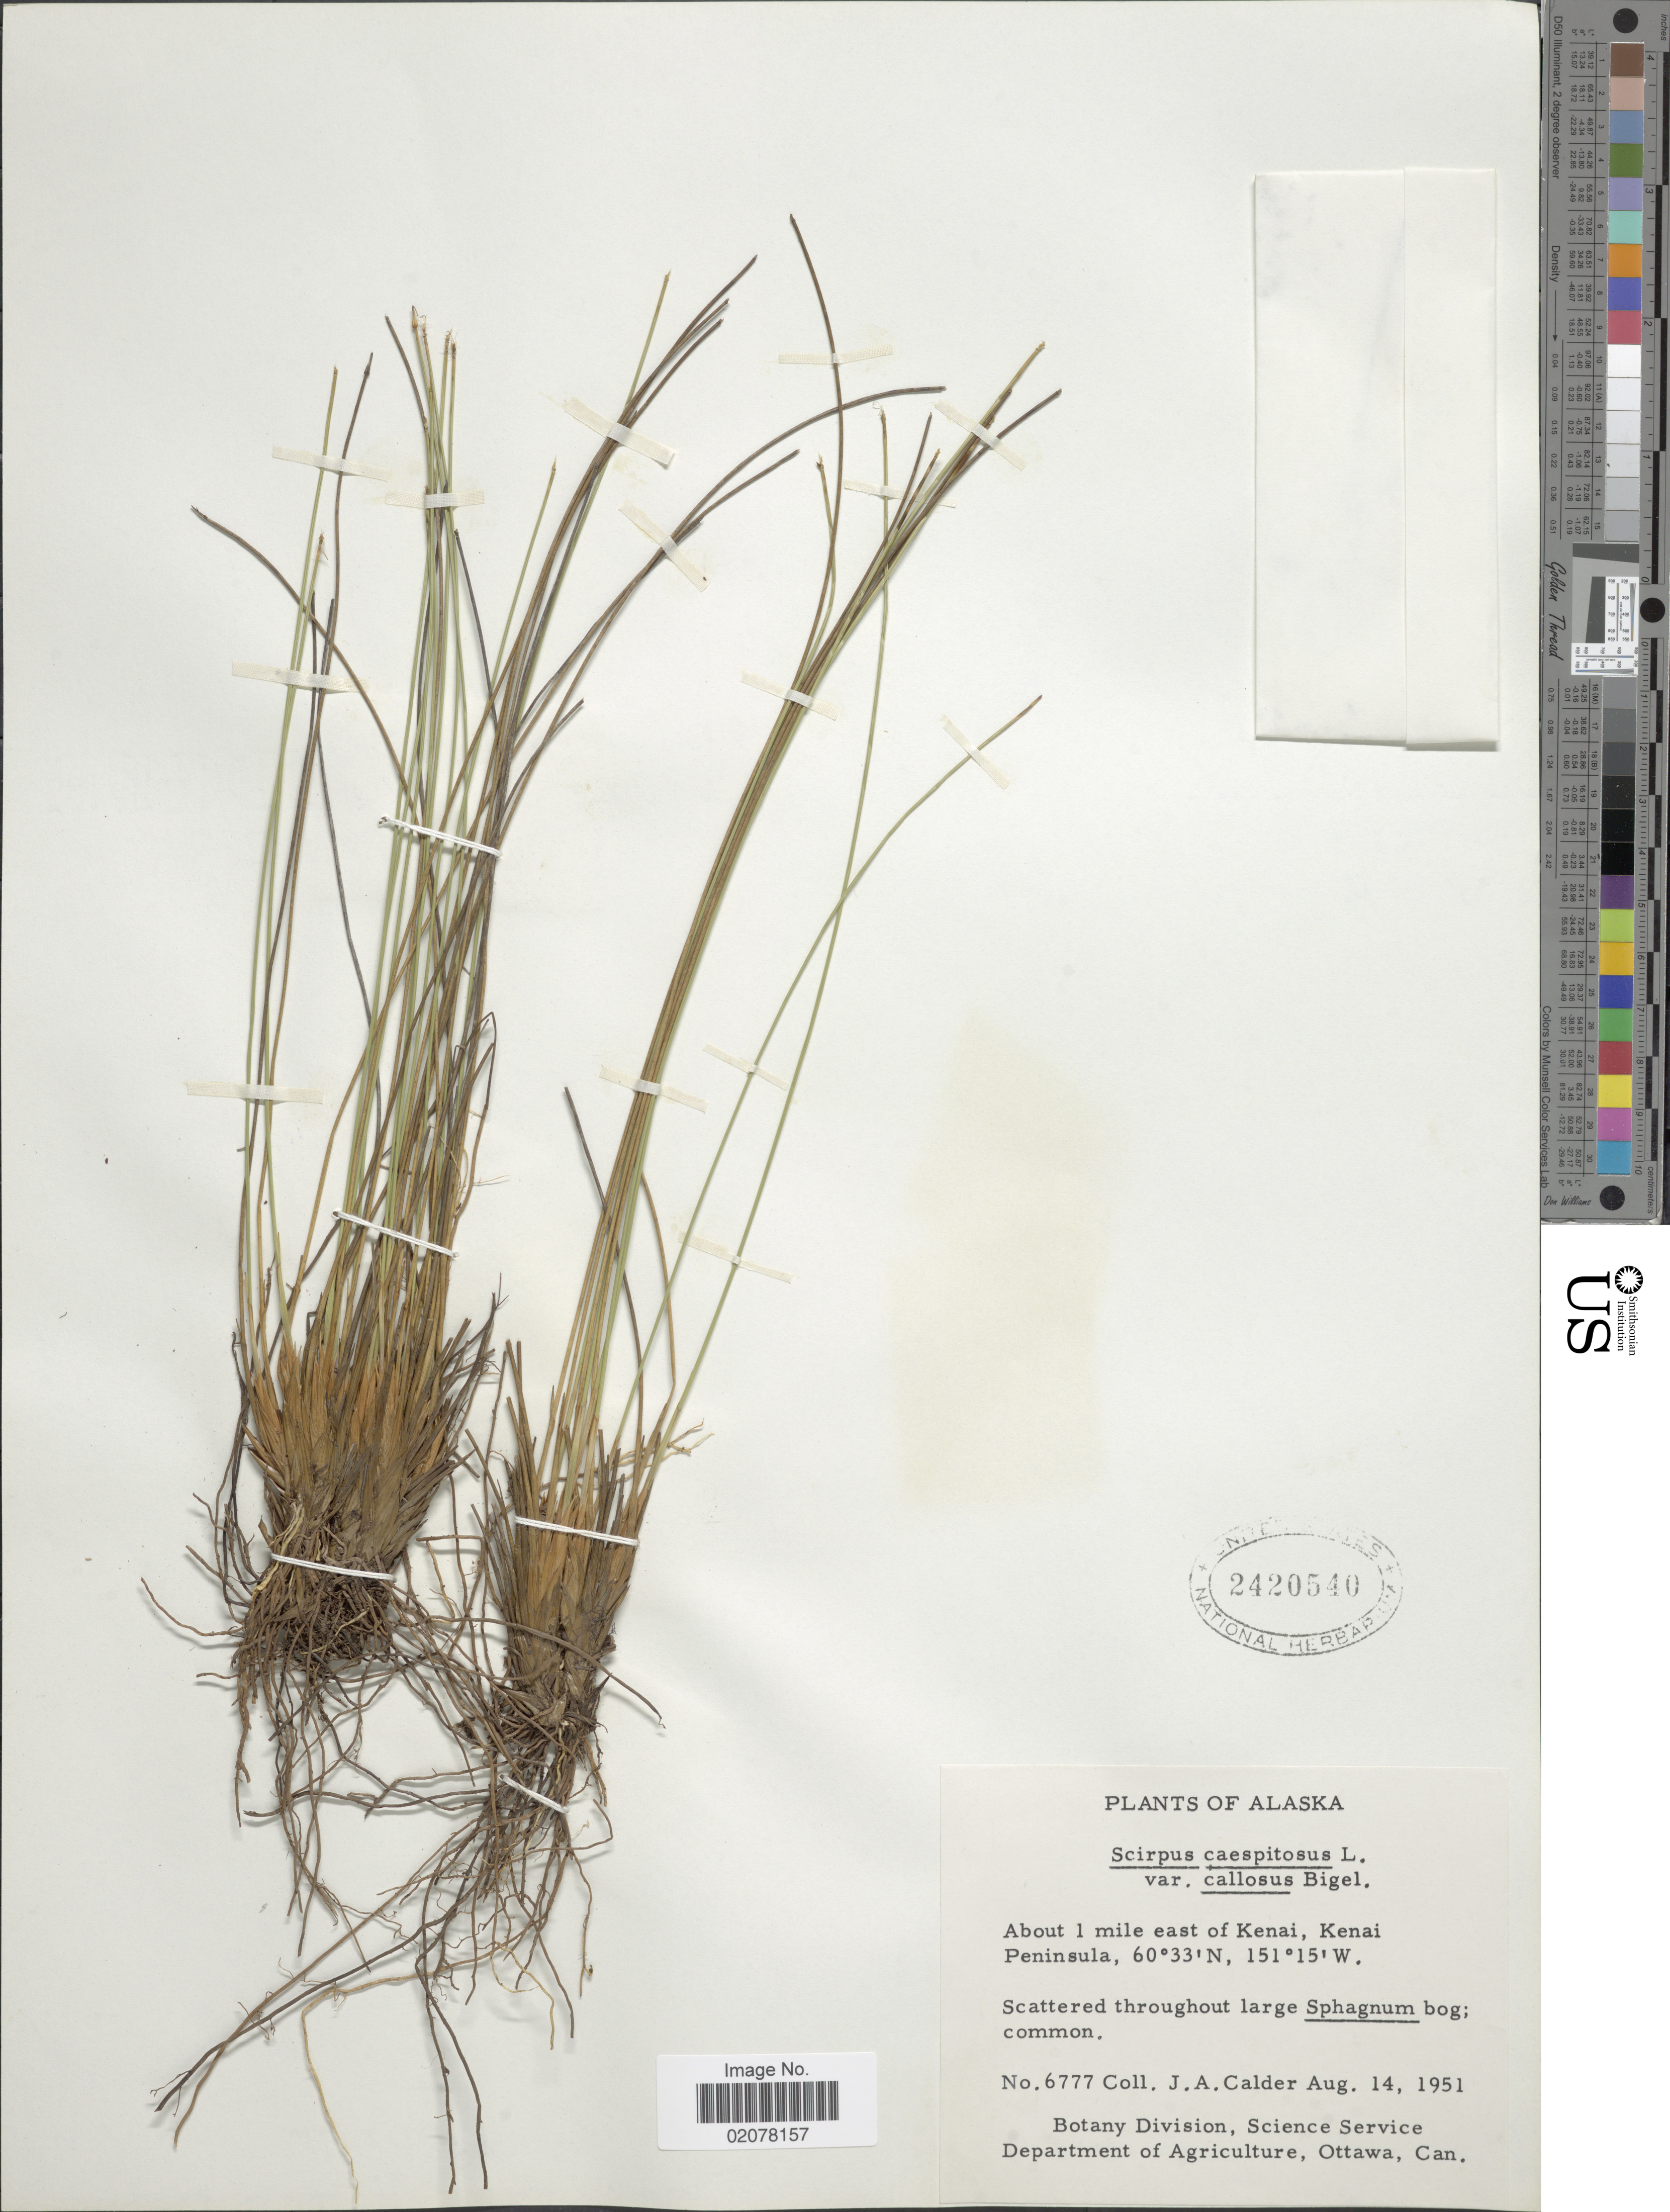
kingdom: Plantae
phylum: Tracheophyta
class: Liliopsida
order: Poales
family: Cyperaceae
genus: Trichophorum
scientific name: Trichophorum cespitosum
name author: (L.) Hartm.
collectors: J. A. Calder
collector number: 6777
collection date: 1951-08-14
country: United States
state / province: Alaska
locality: About 1 mile east of Kenai, Kenai Peninsula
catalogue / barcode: US 2420540